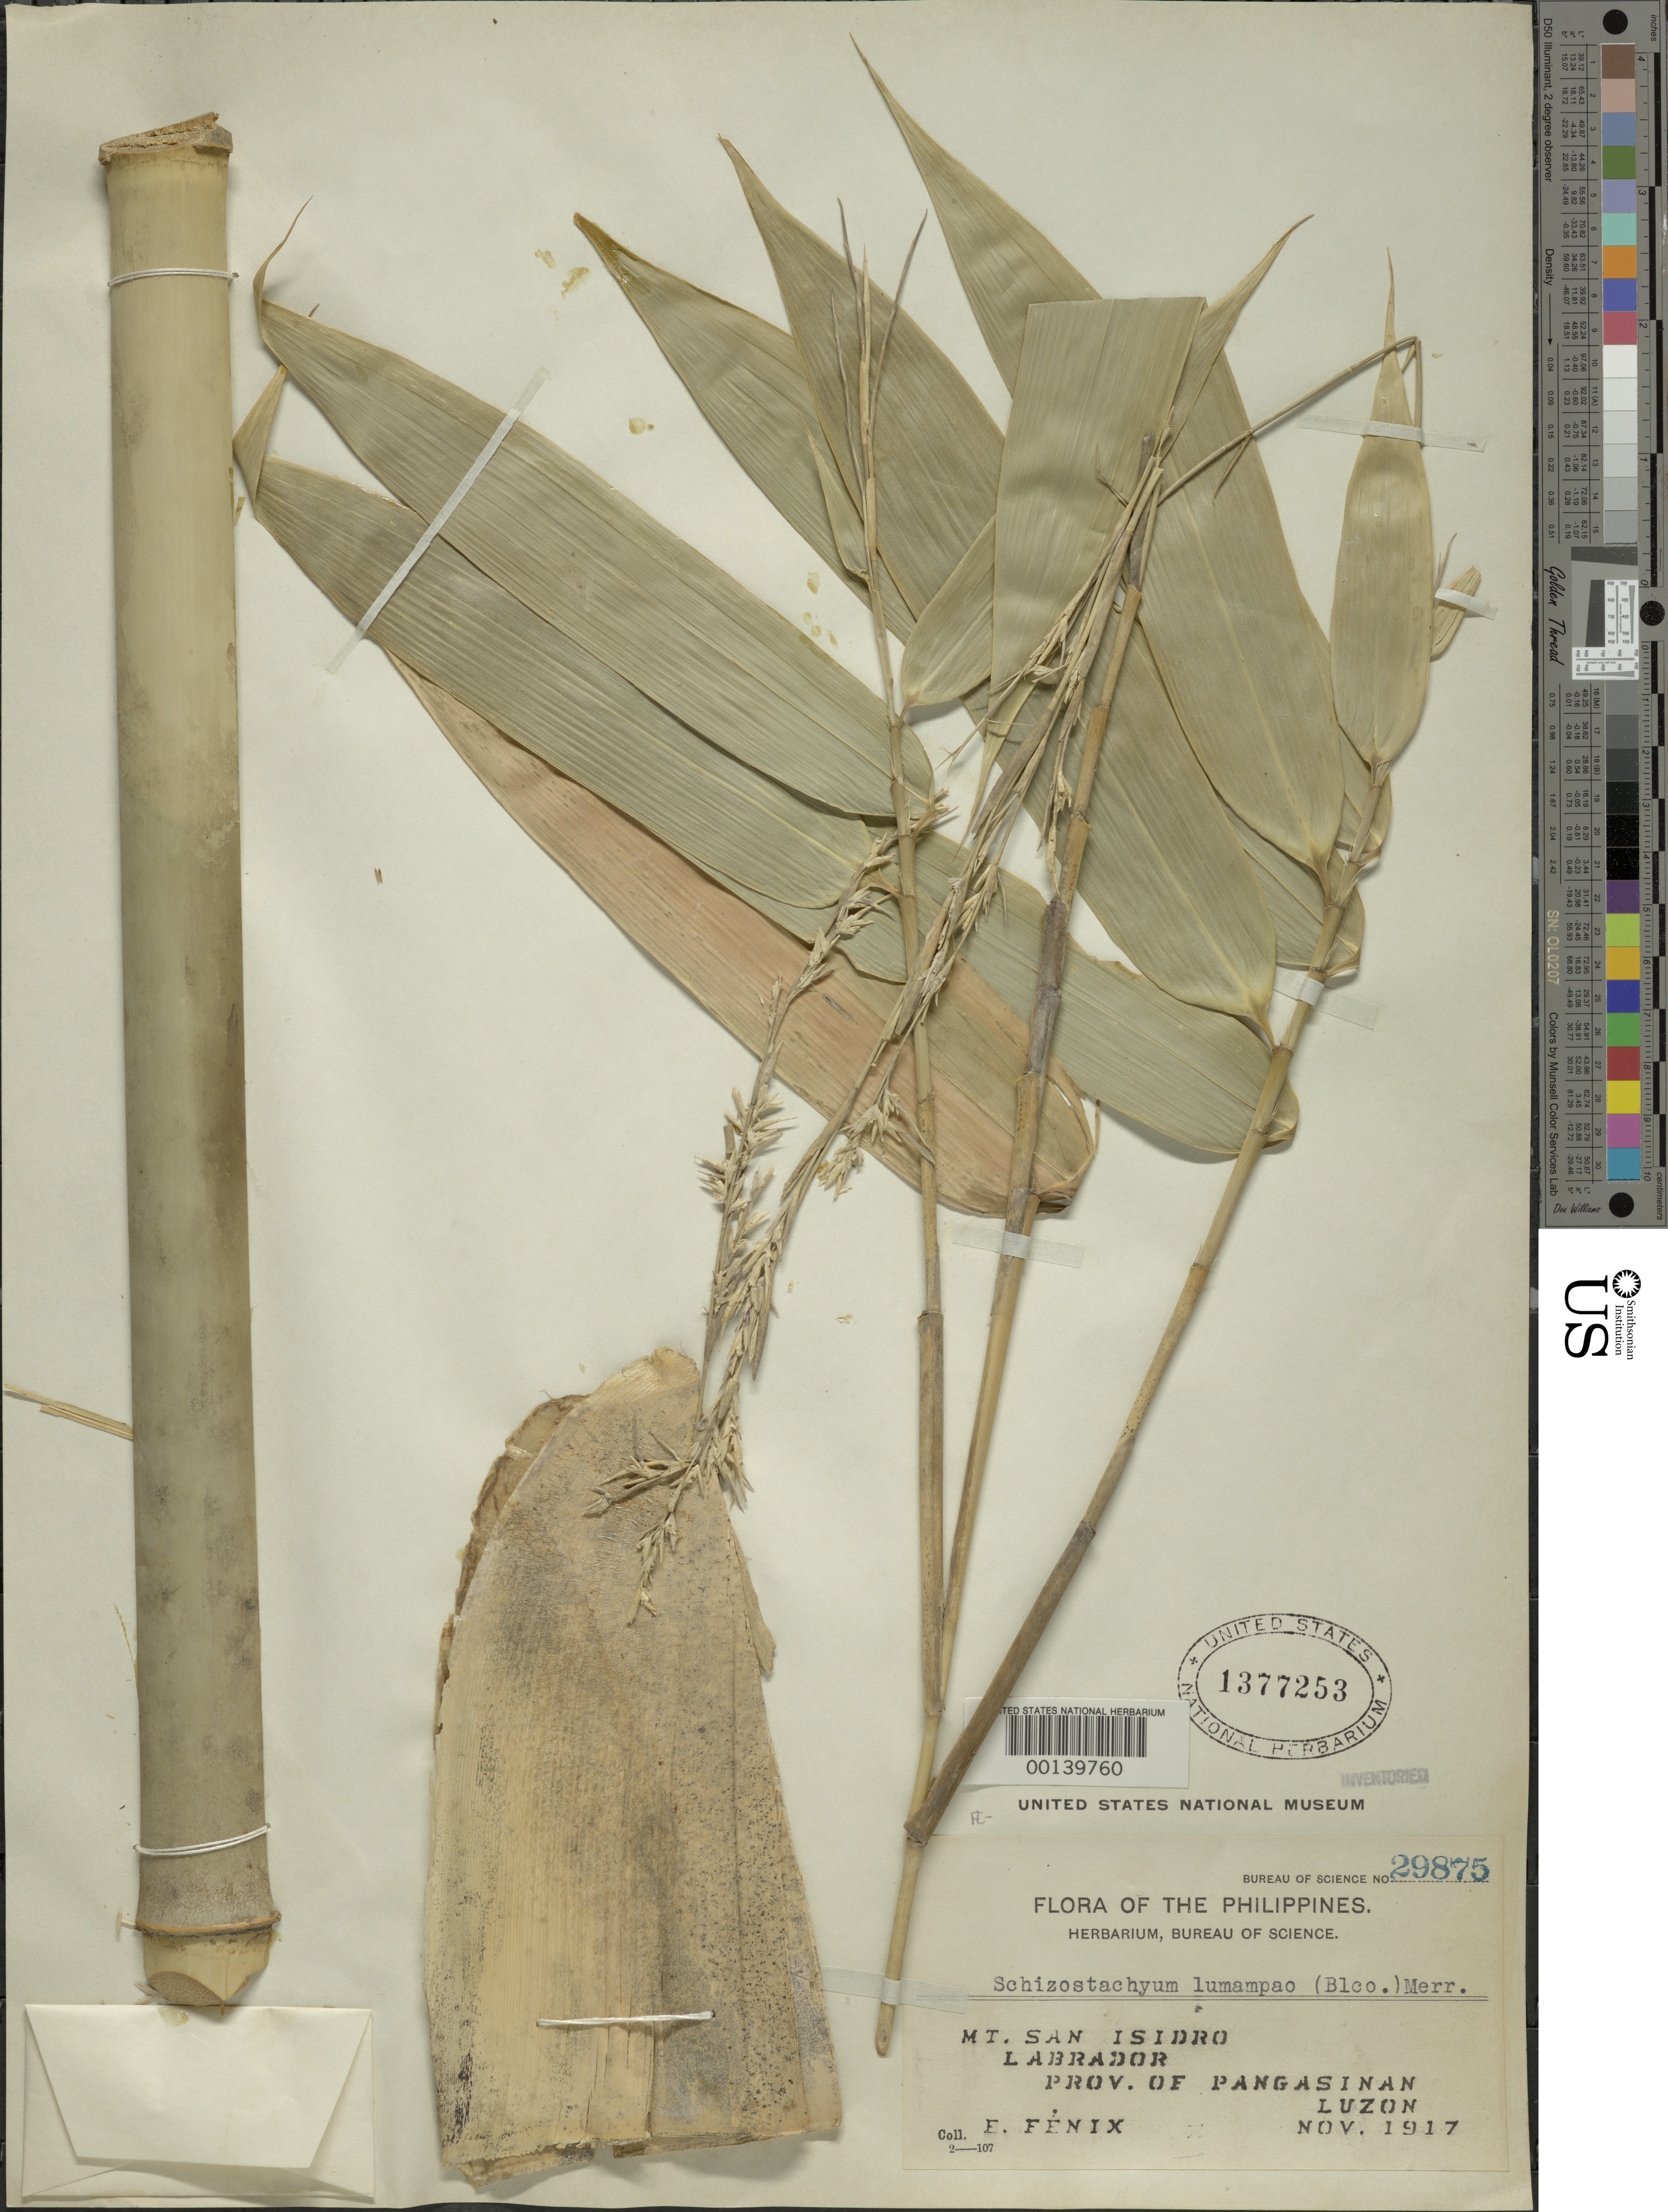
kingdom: Plantae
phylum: Tracheophyta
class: Liliopsida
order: Poales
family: Poaceae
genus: Schizostachyum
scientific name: Schizostachyum lumampao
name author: (Blanco) Merr.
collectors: E. Fenix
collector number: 29875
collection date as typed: Nov 1917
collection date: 1917-11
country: Philippines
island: Luzon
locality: Pangasinan, labrador, mt. san isidro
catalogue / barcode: US 1377253